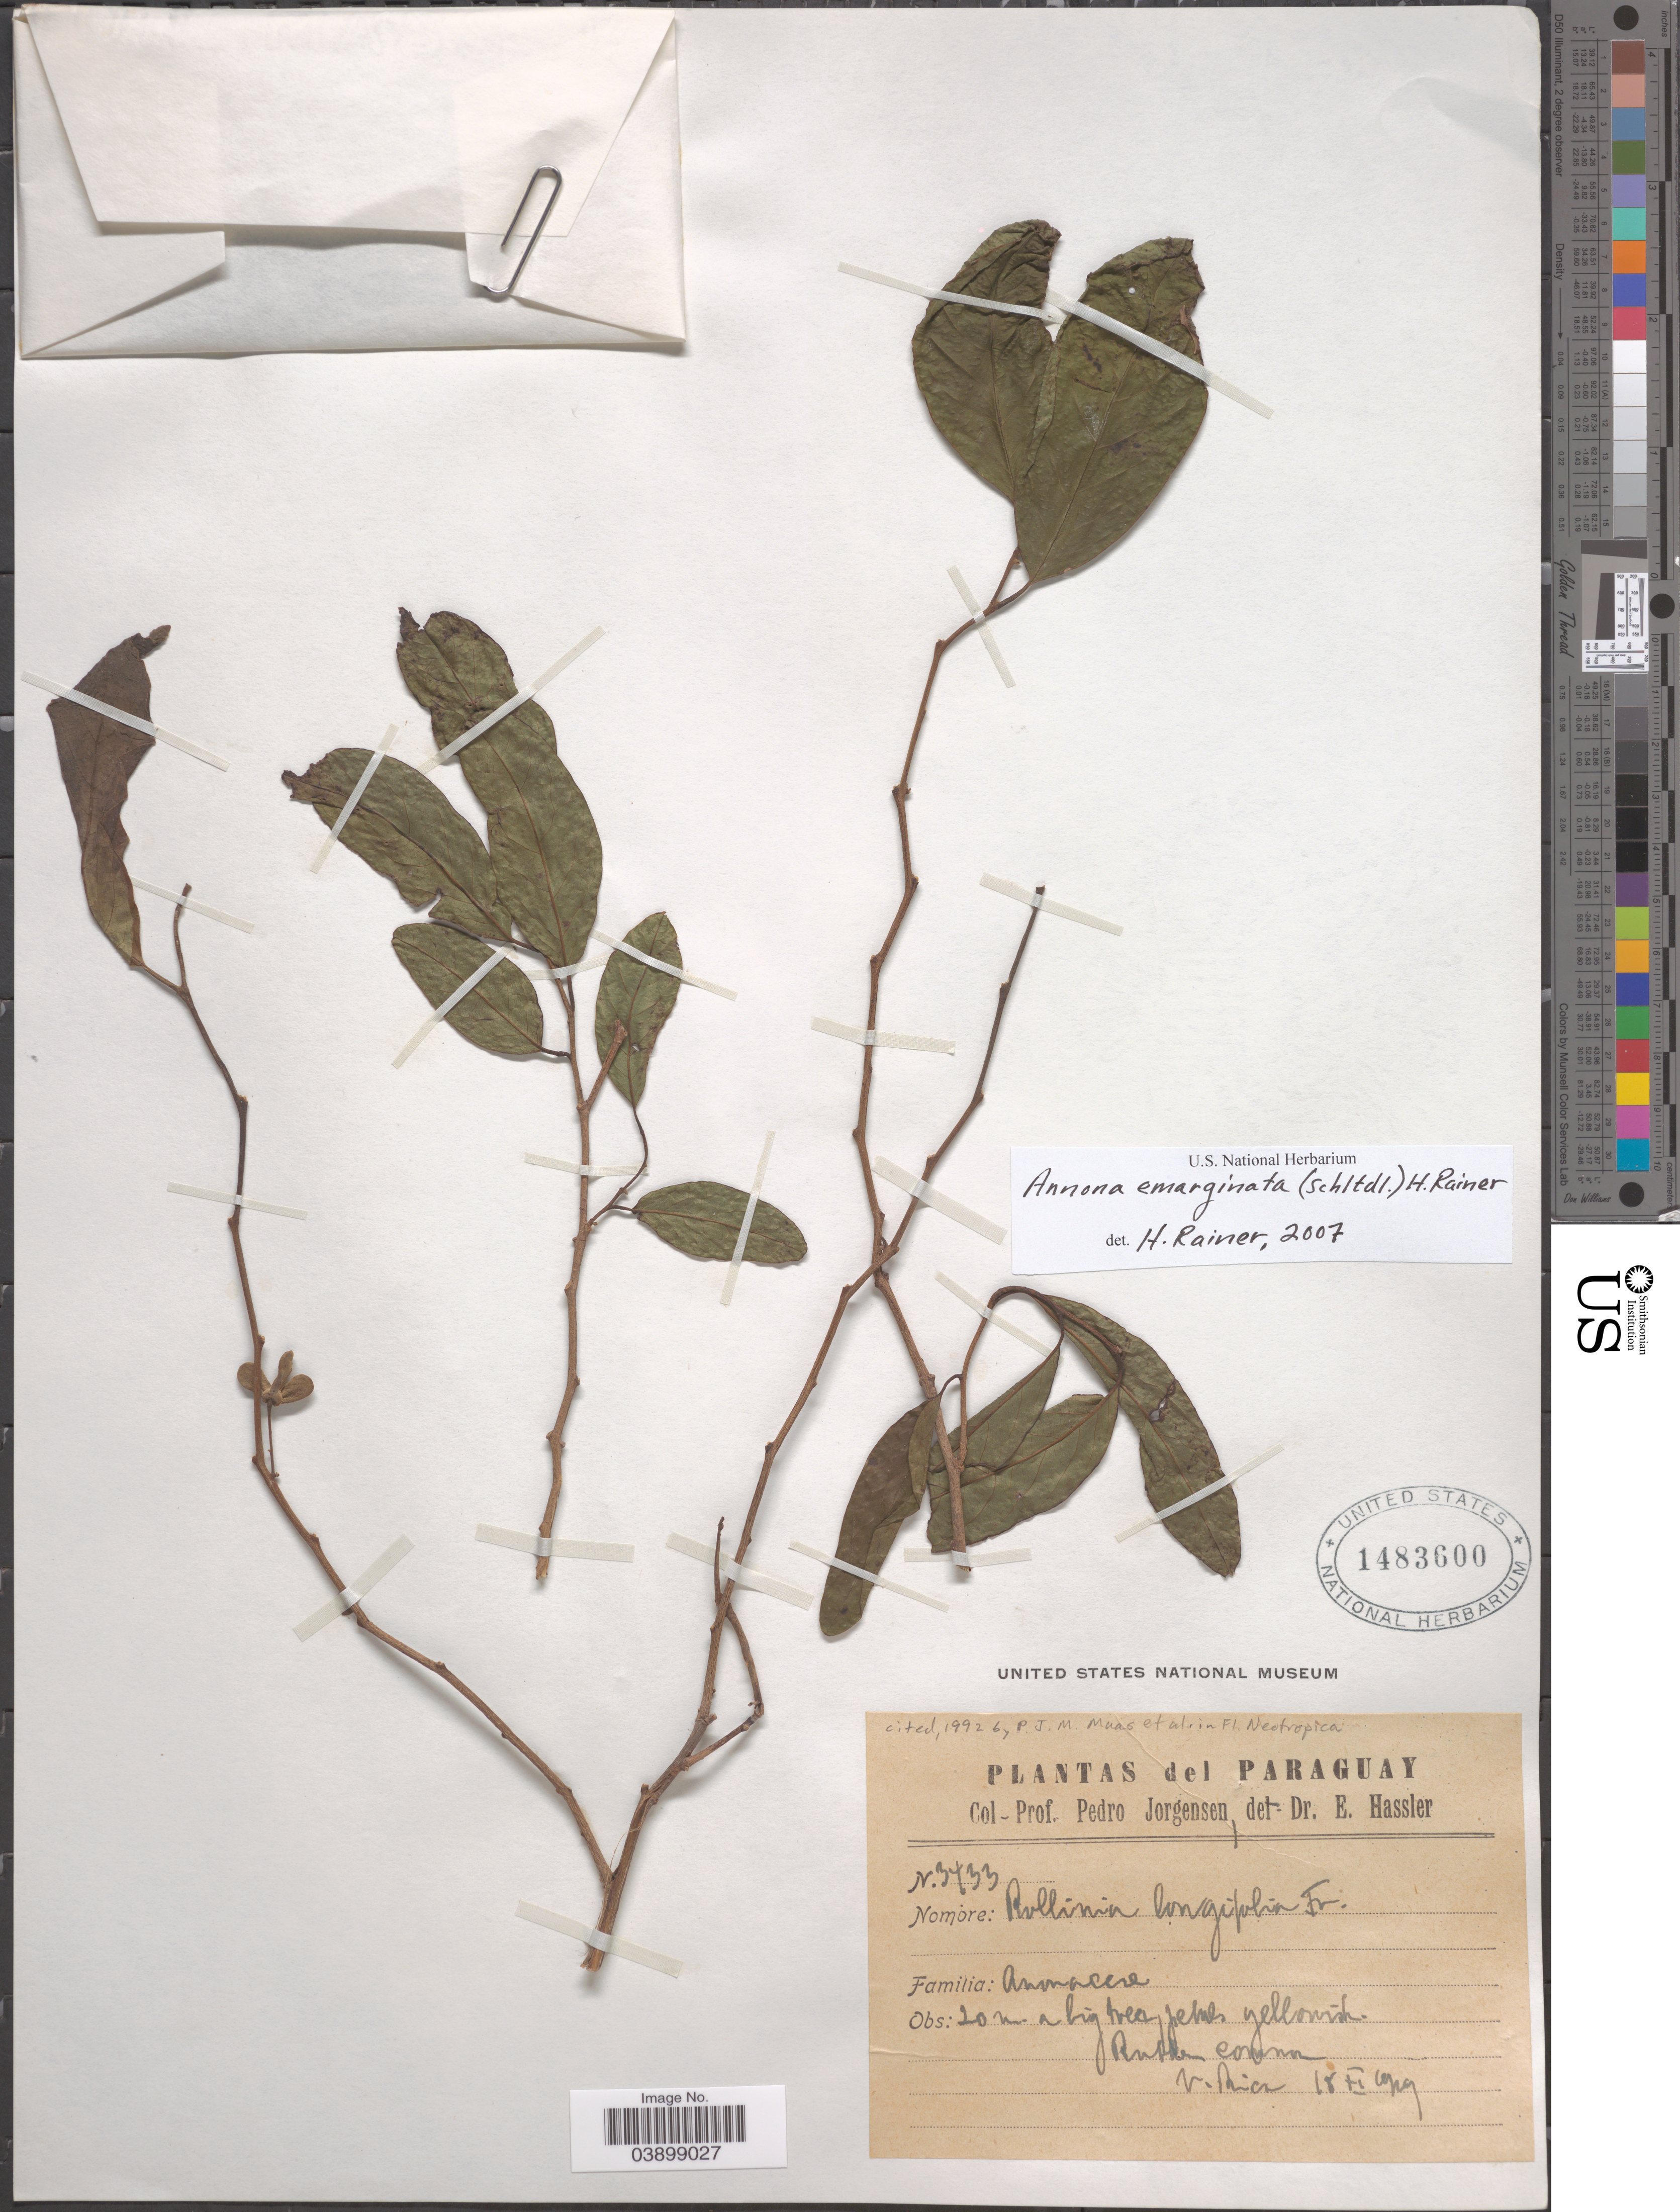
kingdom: Plantae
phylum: Tracheophyta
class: Magnoliopsida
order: Magnoliales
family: Annonaceae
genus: Annona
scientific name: Annona emarginata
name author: (Schltdl.) H. Rainer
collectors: P. Jörgensen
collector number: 3433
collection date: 1929-11-18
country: Paraguay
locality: V. Rica.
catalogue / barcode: US 1483600